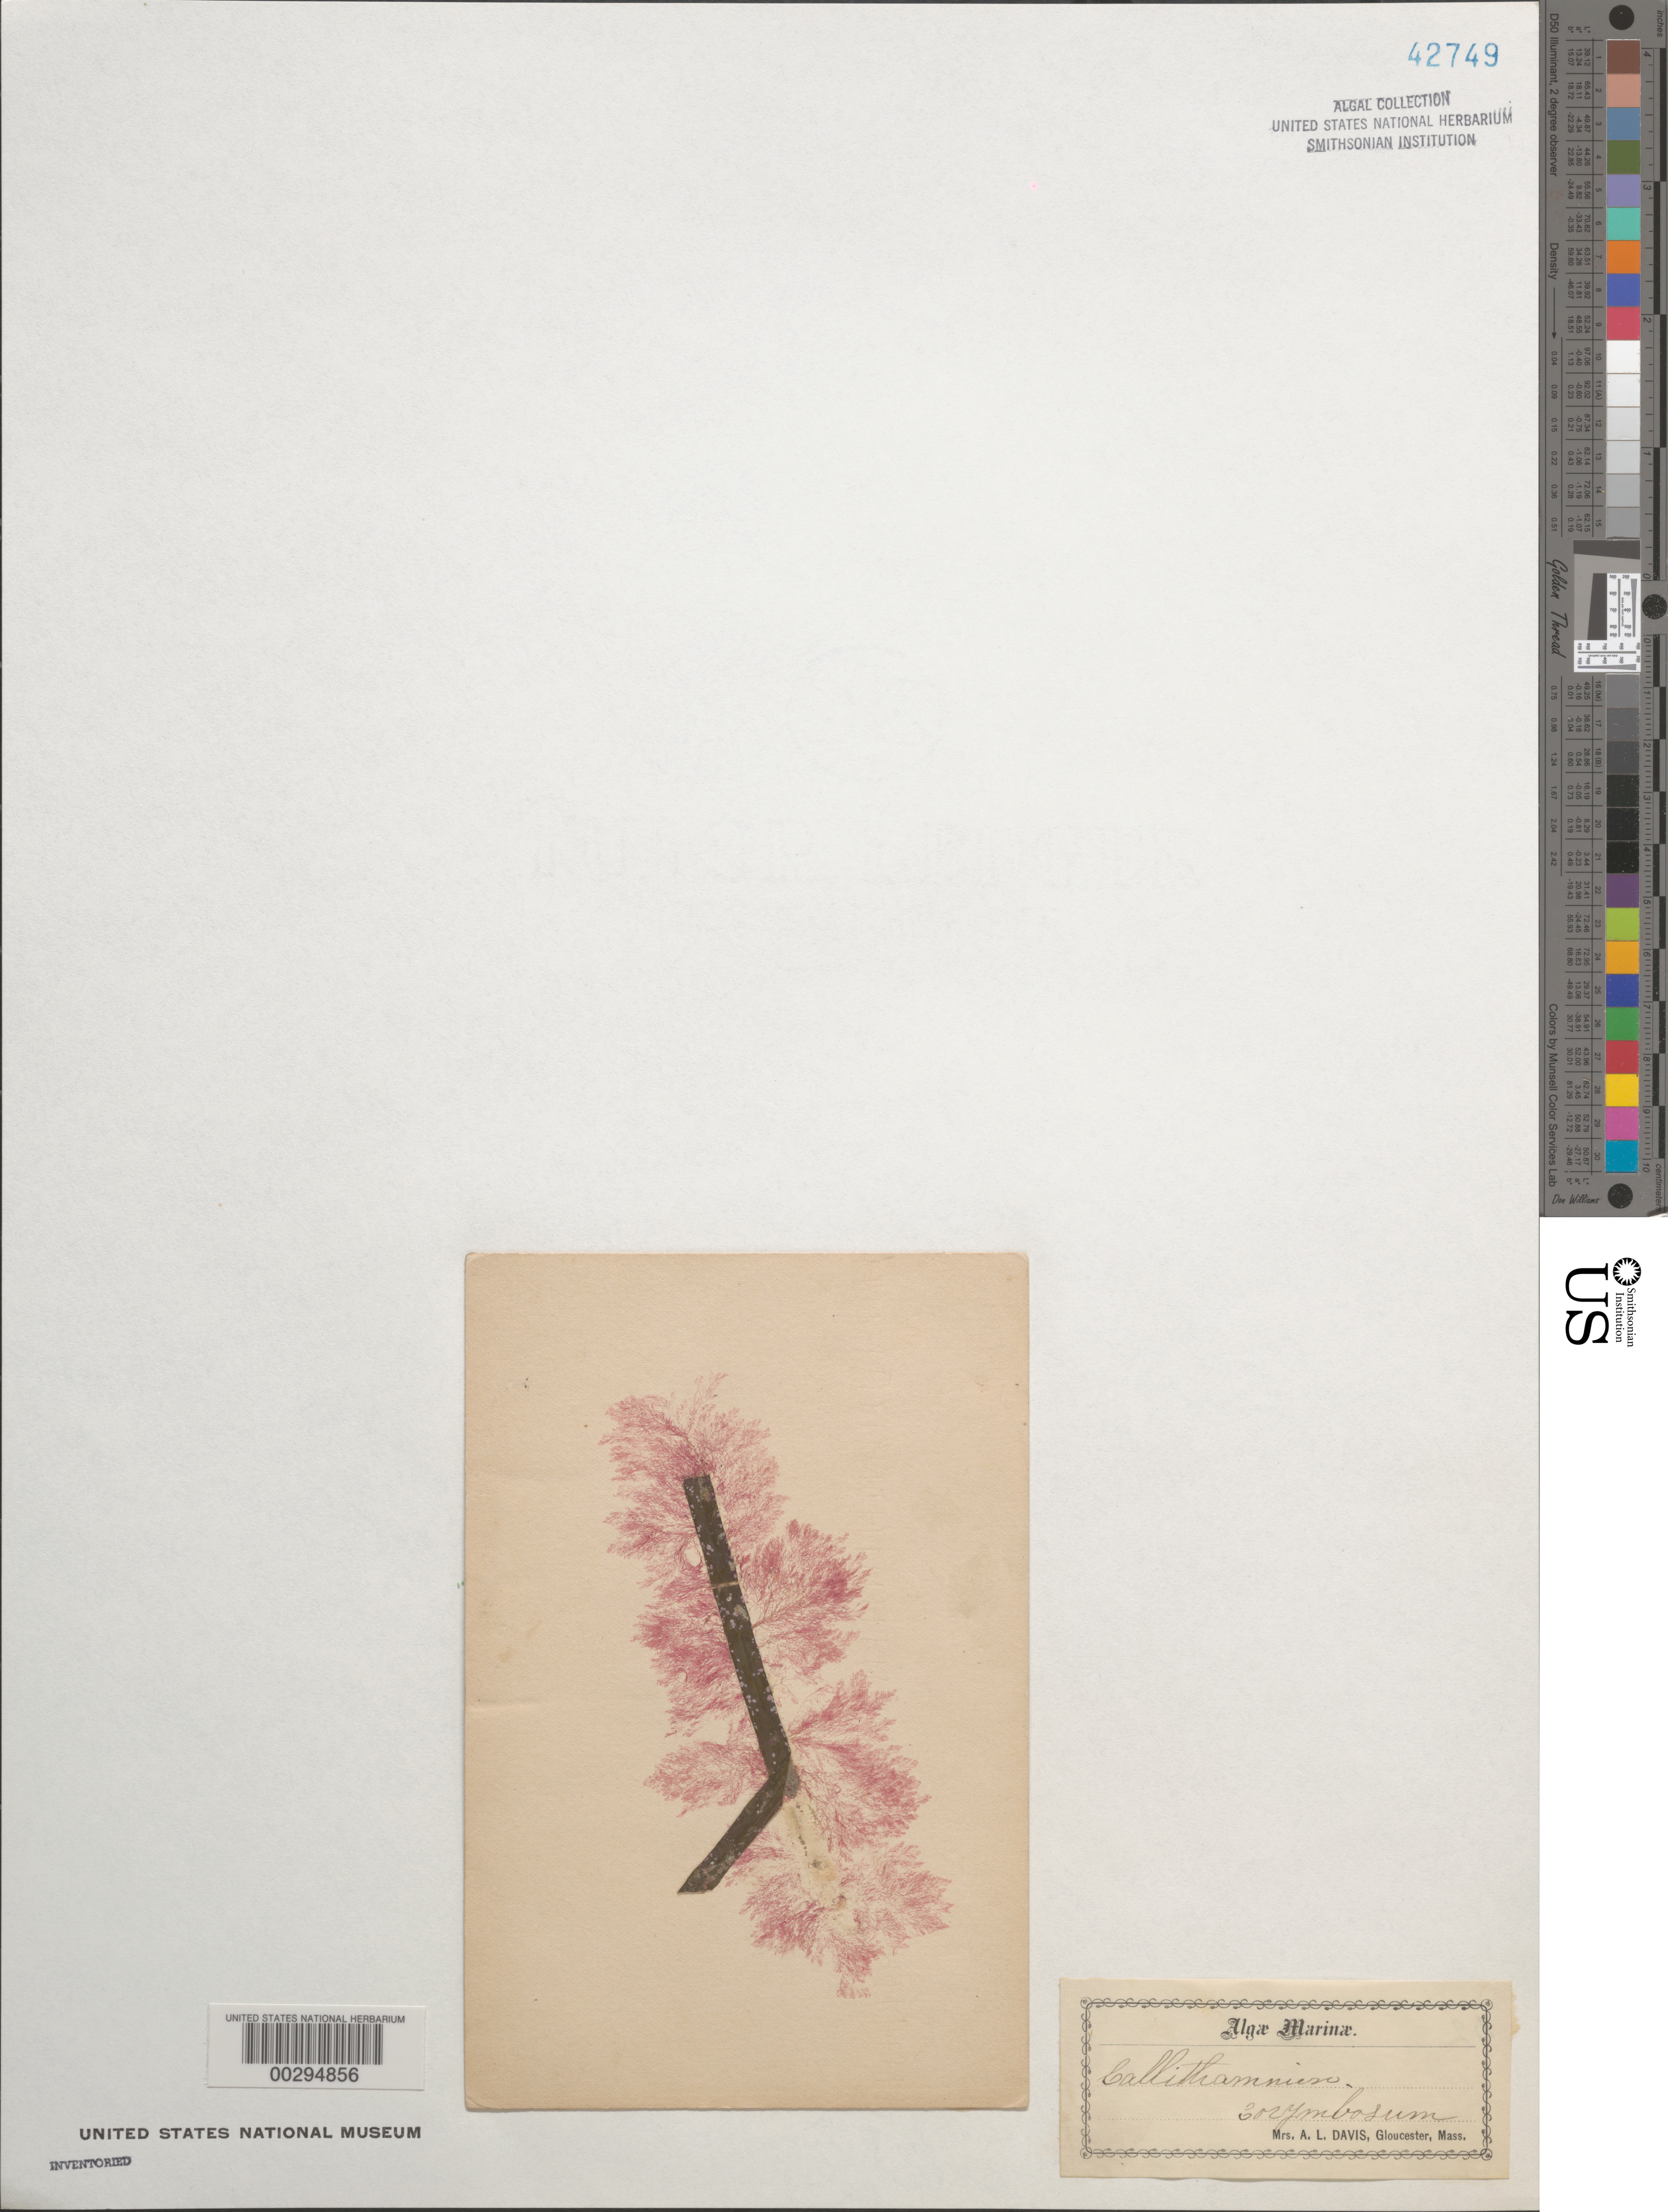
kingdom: Plantae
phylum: Rhodophyta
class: Florideophyceae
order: Ceramiales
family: Callithamniaceae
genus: Callithamnion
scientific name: Callithamnion corymbosum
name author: (Sm.) Lyngb.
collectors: A. Davis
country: United States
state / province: Massachusetts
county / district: Essex County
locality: Gloucester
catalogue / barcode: US 42749